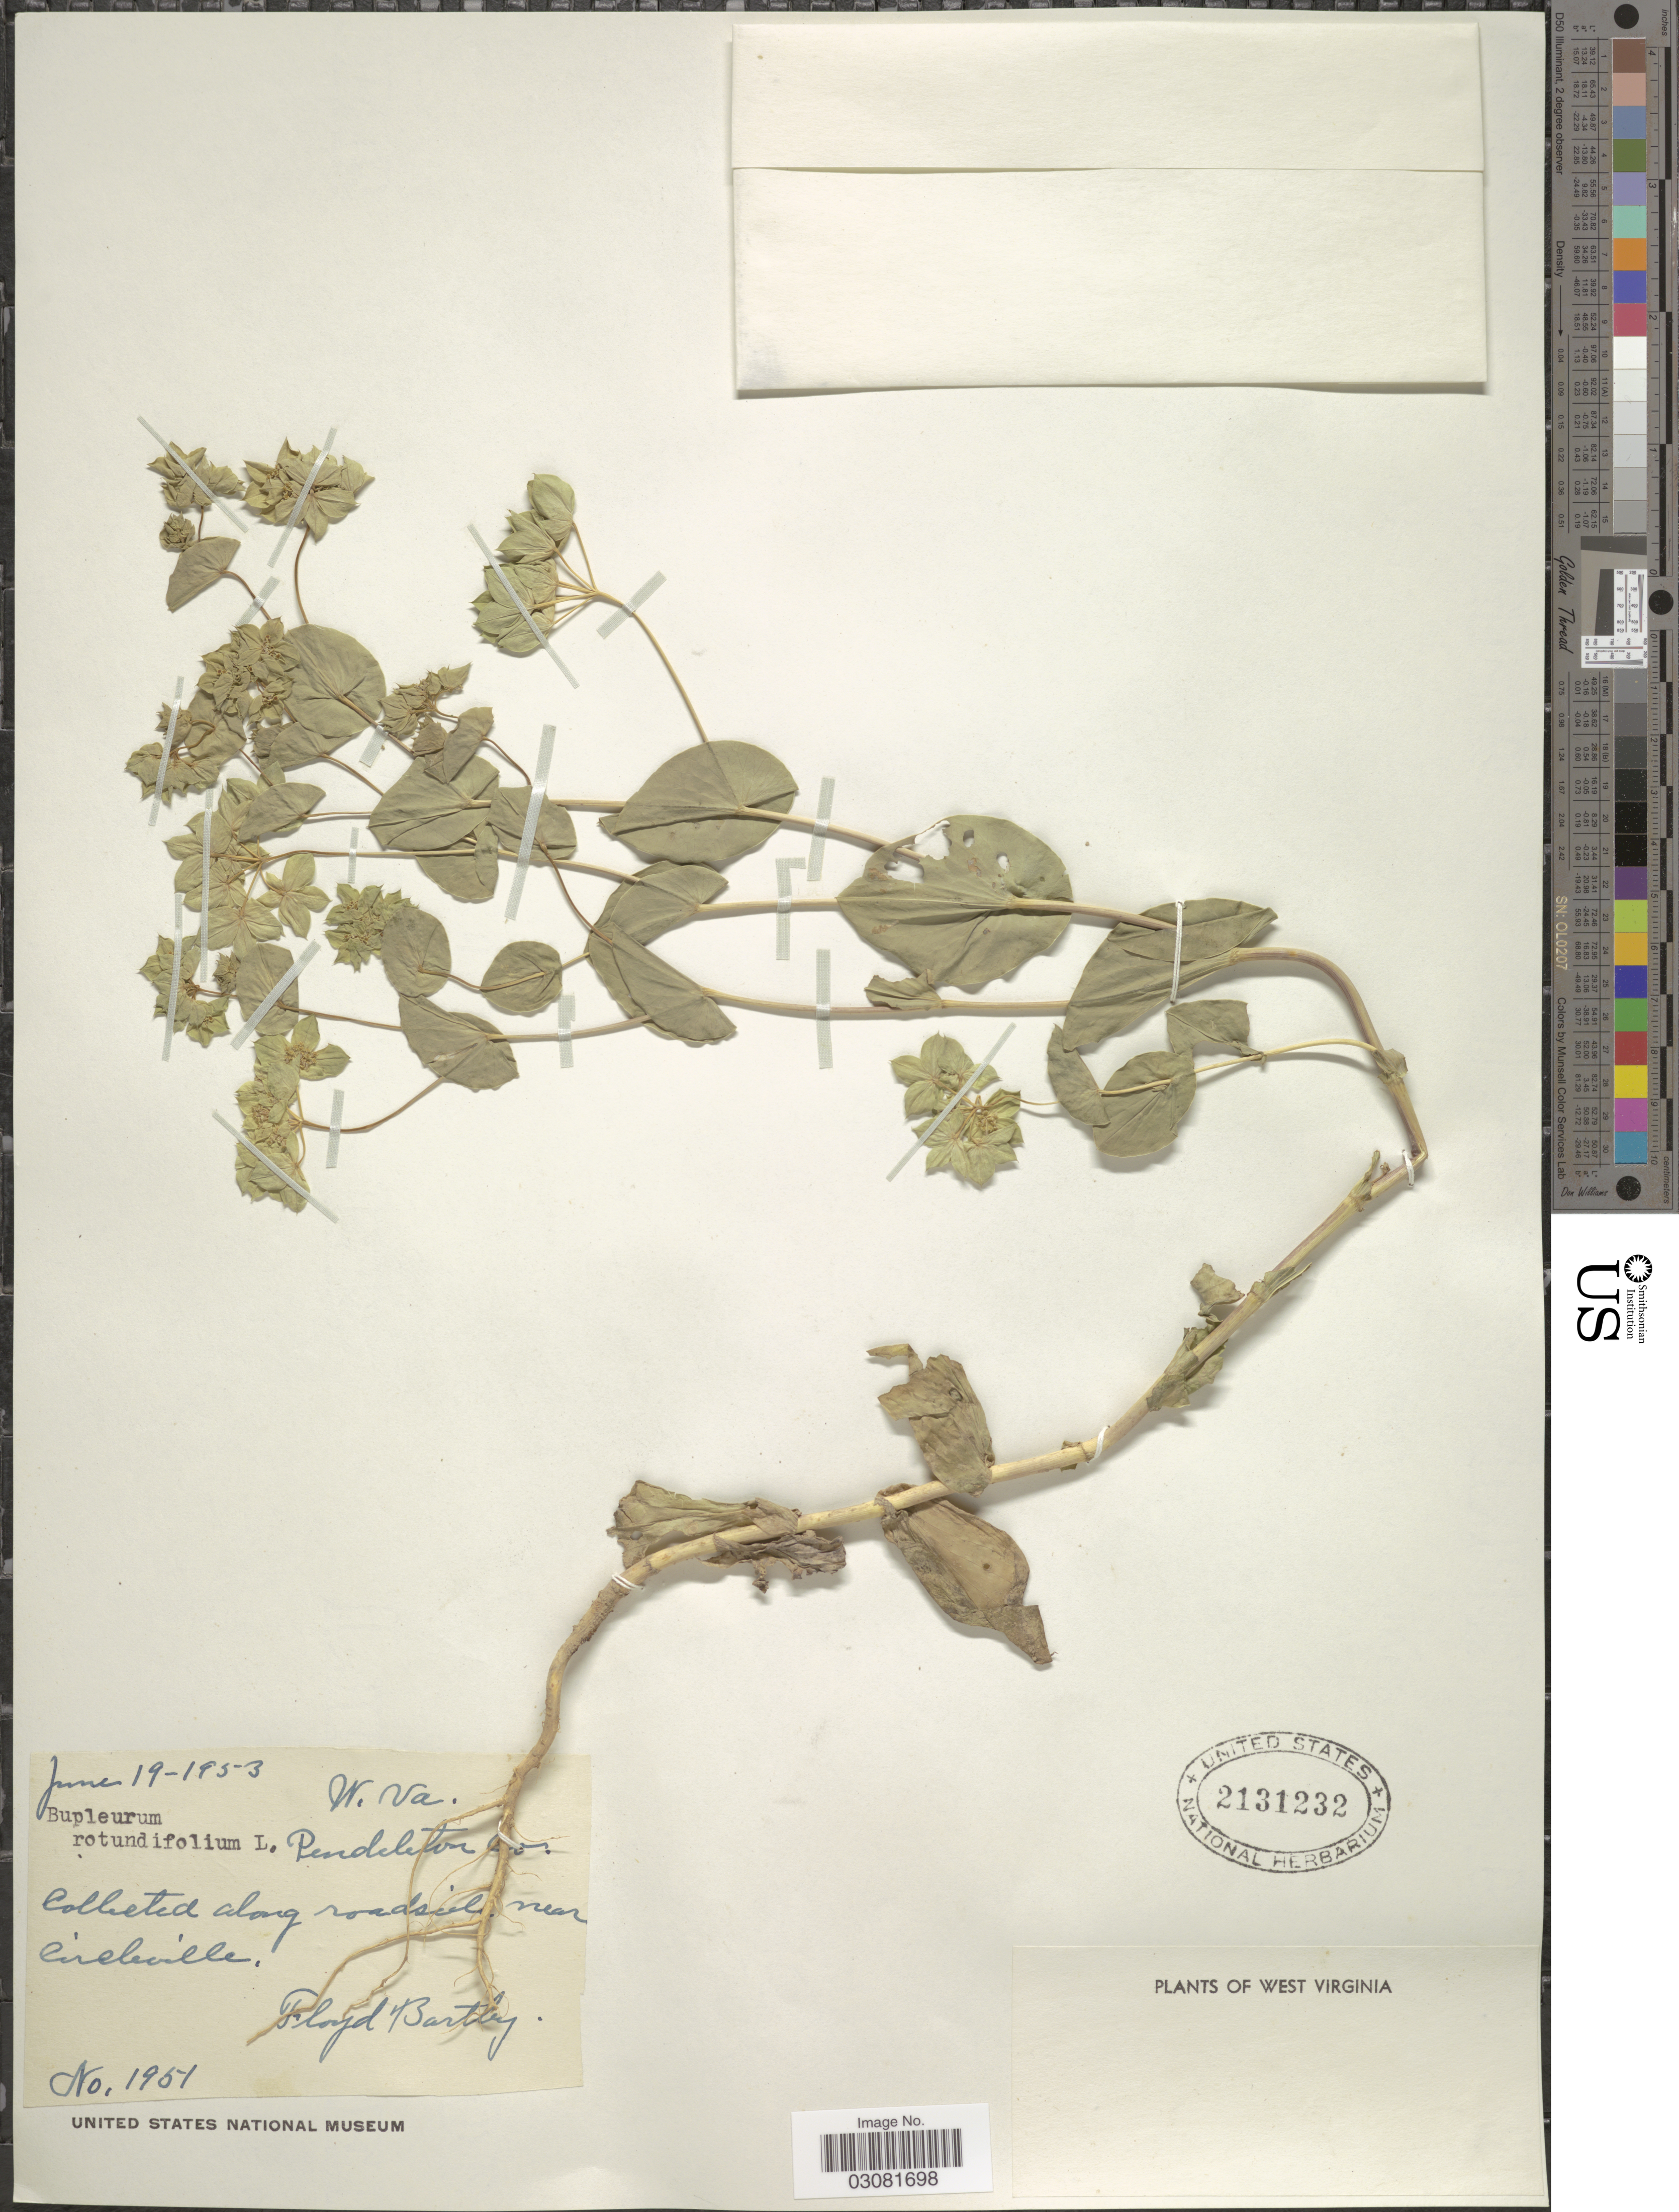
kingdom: Plantae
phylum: Tracheophyta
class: Magnoliopsida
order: Apiales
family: Apiaceae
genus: Bupleurum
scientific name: Bupleurum rotundifolium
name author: L.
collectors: F. Bartley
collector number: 1951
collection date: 1953-06-19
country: United States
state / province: West Virginia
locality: Along roadside near Circleville.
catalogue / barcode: US 2131232